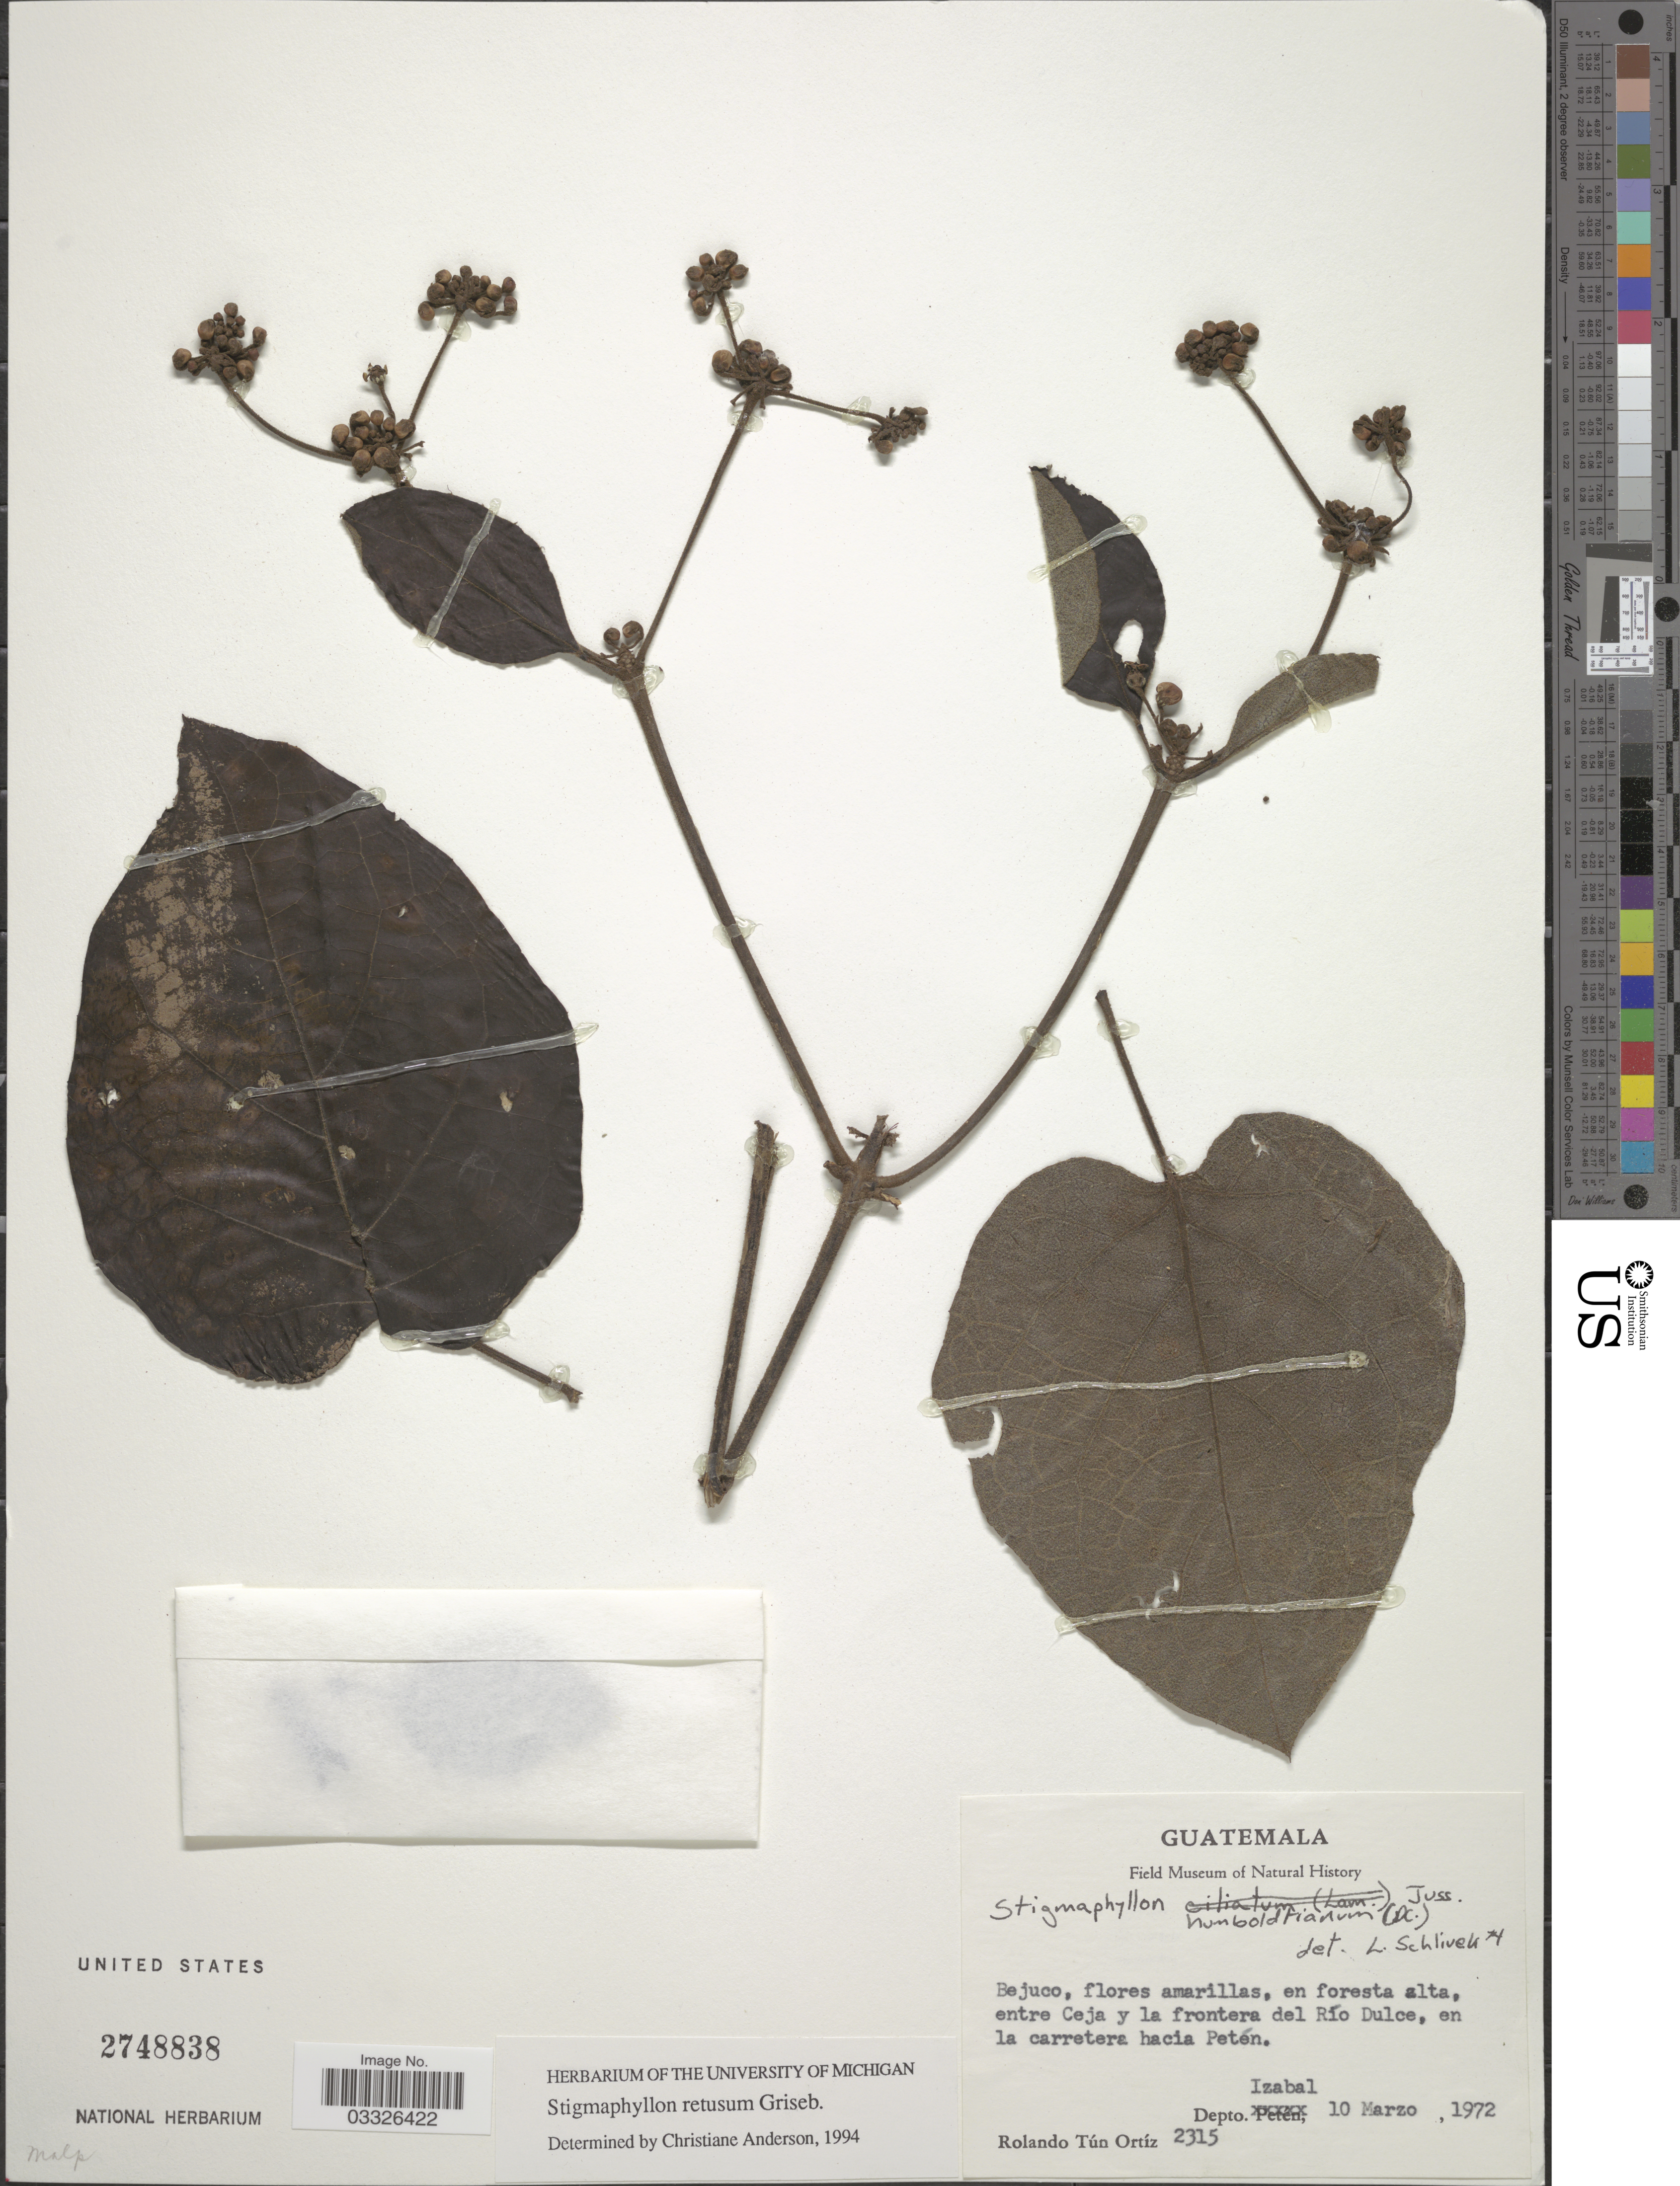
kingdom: Plantae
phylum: Tracheophyta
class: Magnoliopsida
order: Malpighiales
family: Malpighiaceae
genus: Stigmaphyllon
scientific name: Stigmaphyllon retusum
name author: Griseb.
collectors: R. Tún Ortíz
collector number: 2315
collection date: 1972-03-10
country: Guatemala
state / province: Izabal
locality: Entre Ceja y la frontera del Río Dulce, en la carretera hacia Petén. Depto. Izabal.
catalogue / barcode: US 2748838